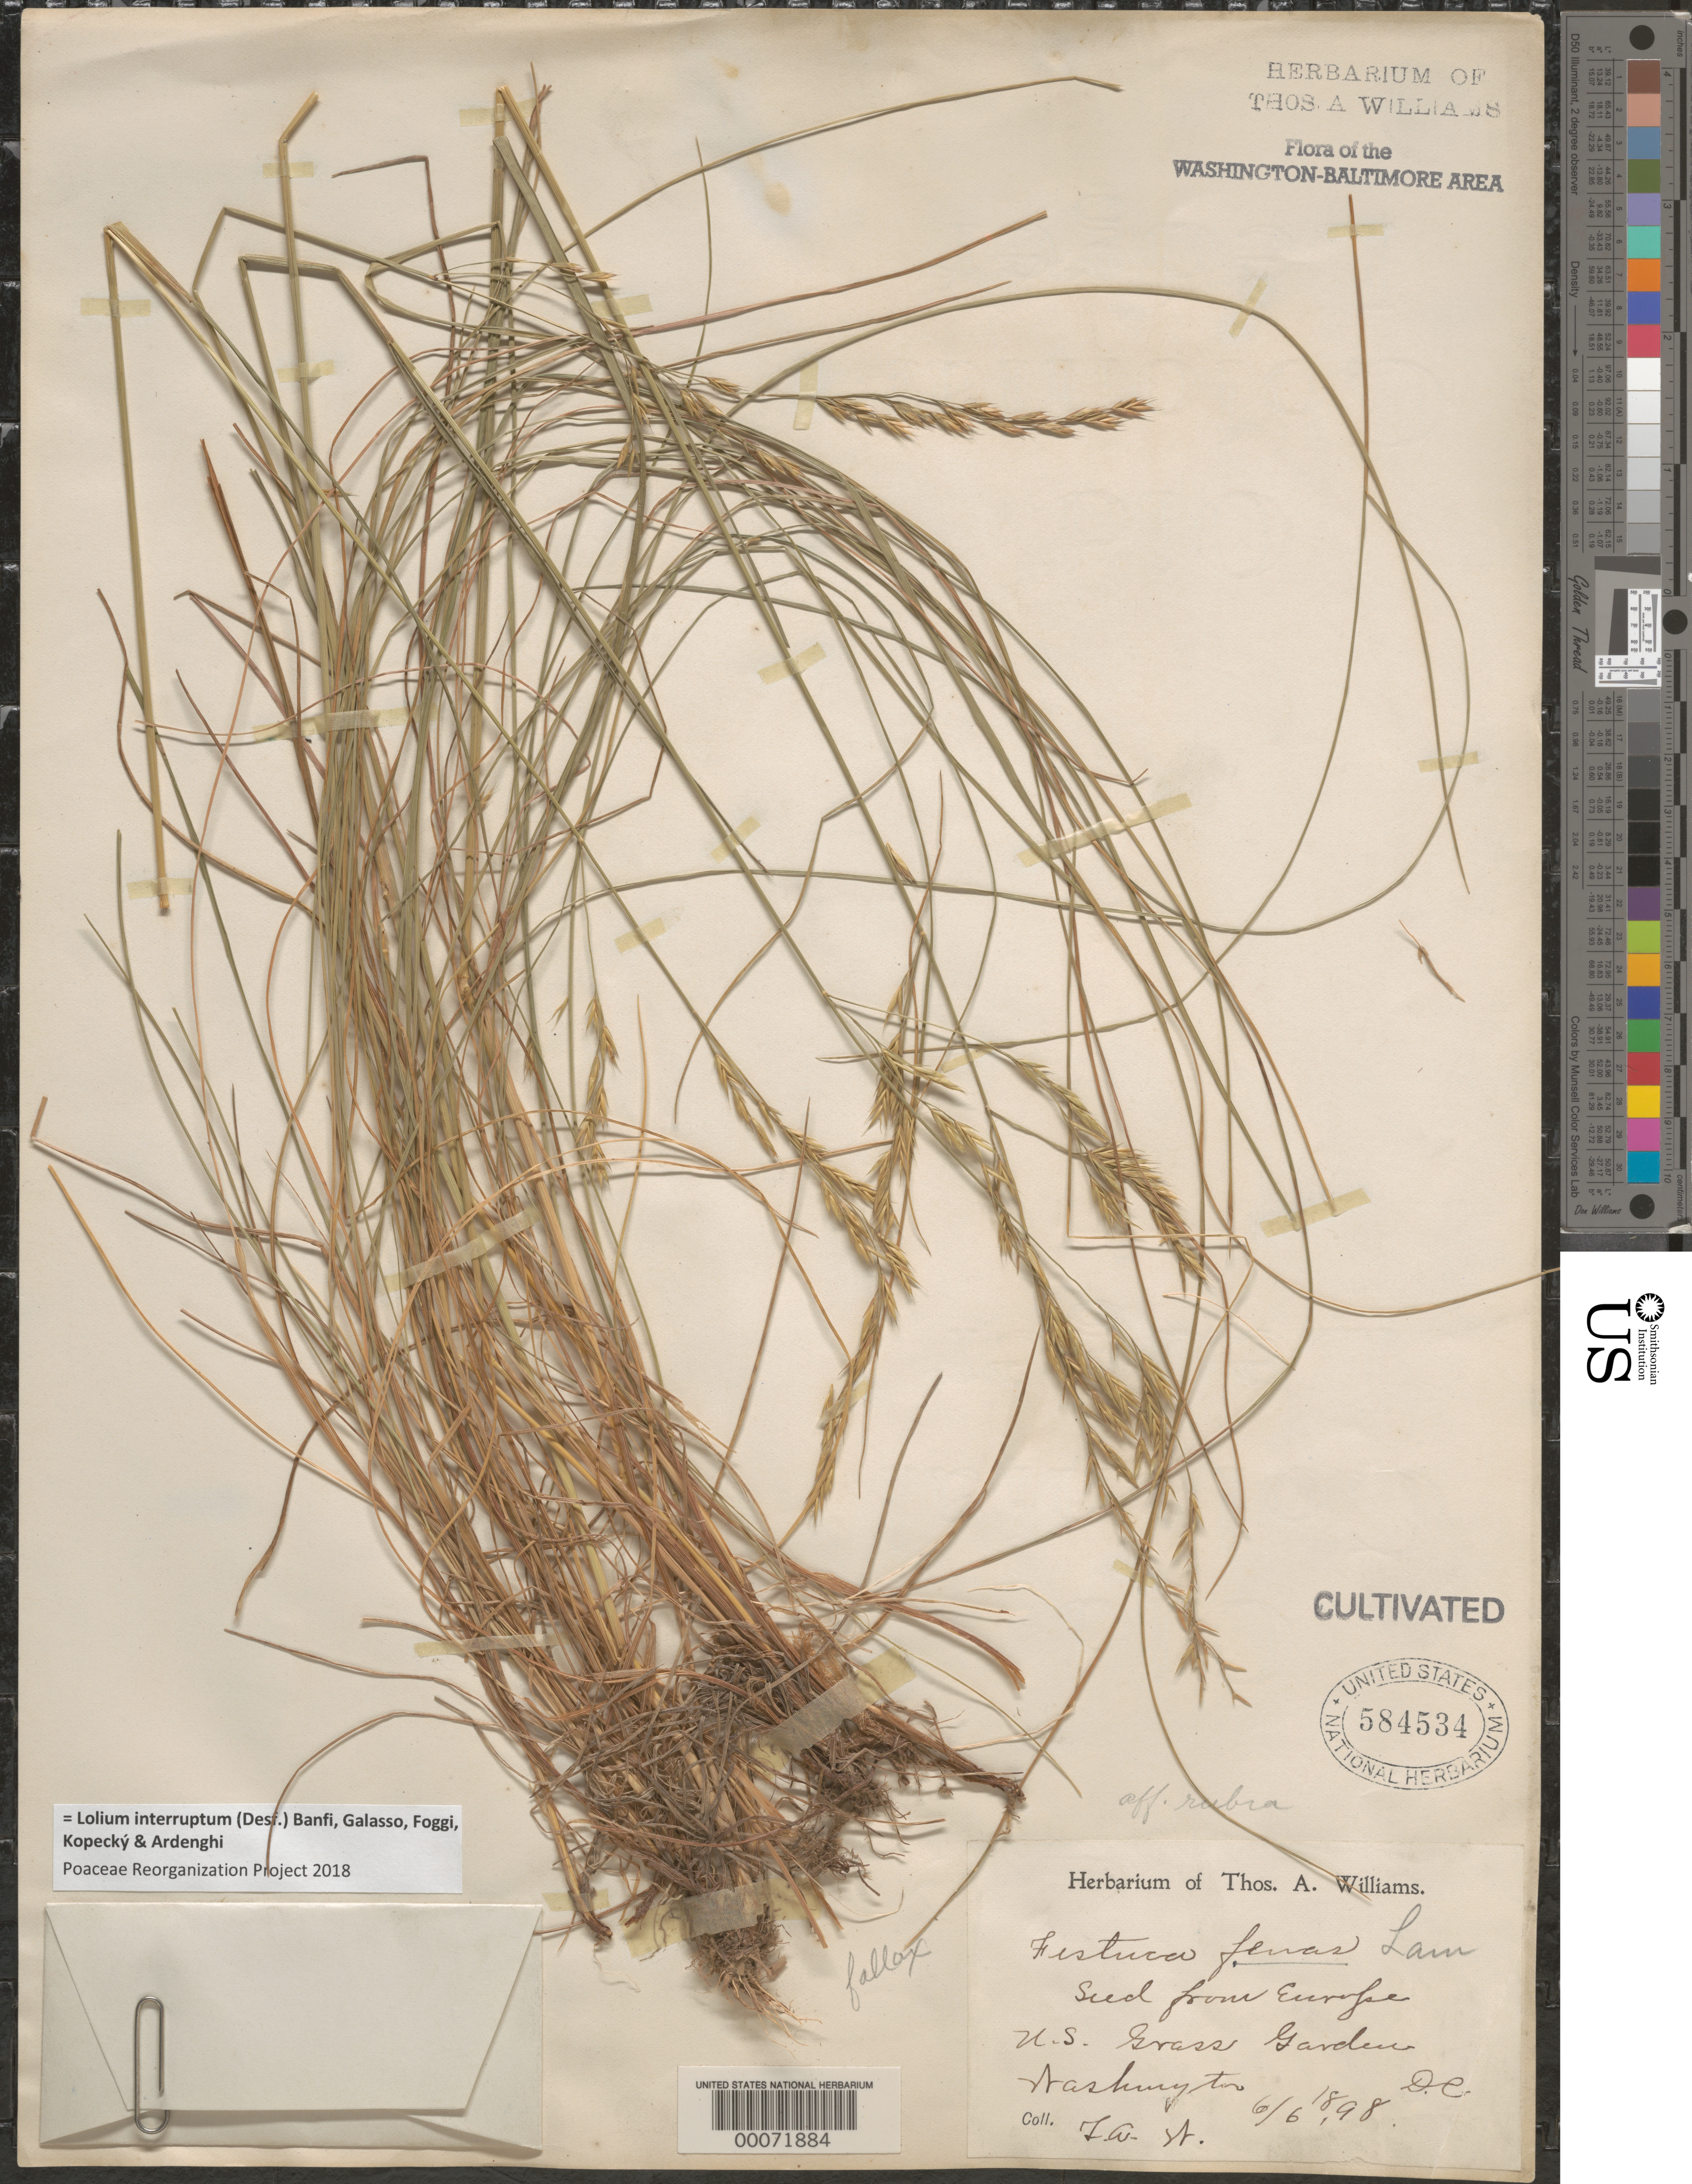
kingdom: Plantae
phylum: Tracheophyta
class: Liliopsida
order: Poales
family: Poaceae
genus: Lolium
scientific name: Lolium interruptum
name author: (Desf.) Banfi et al.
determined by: Poaceae Reorganization Project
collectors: T. A. Williams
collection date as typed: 06 Jun 1898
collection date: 1898-06-06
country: United States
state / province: District of Columbia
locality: Washington, DC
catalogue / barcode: US 584534